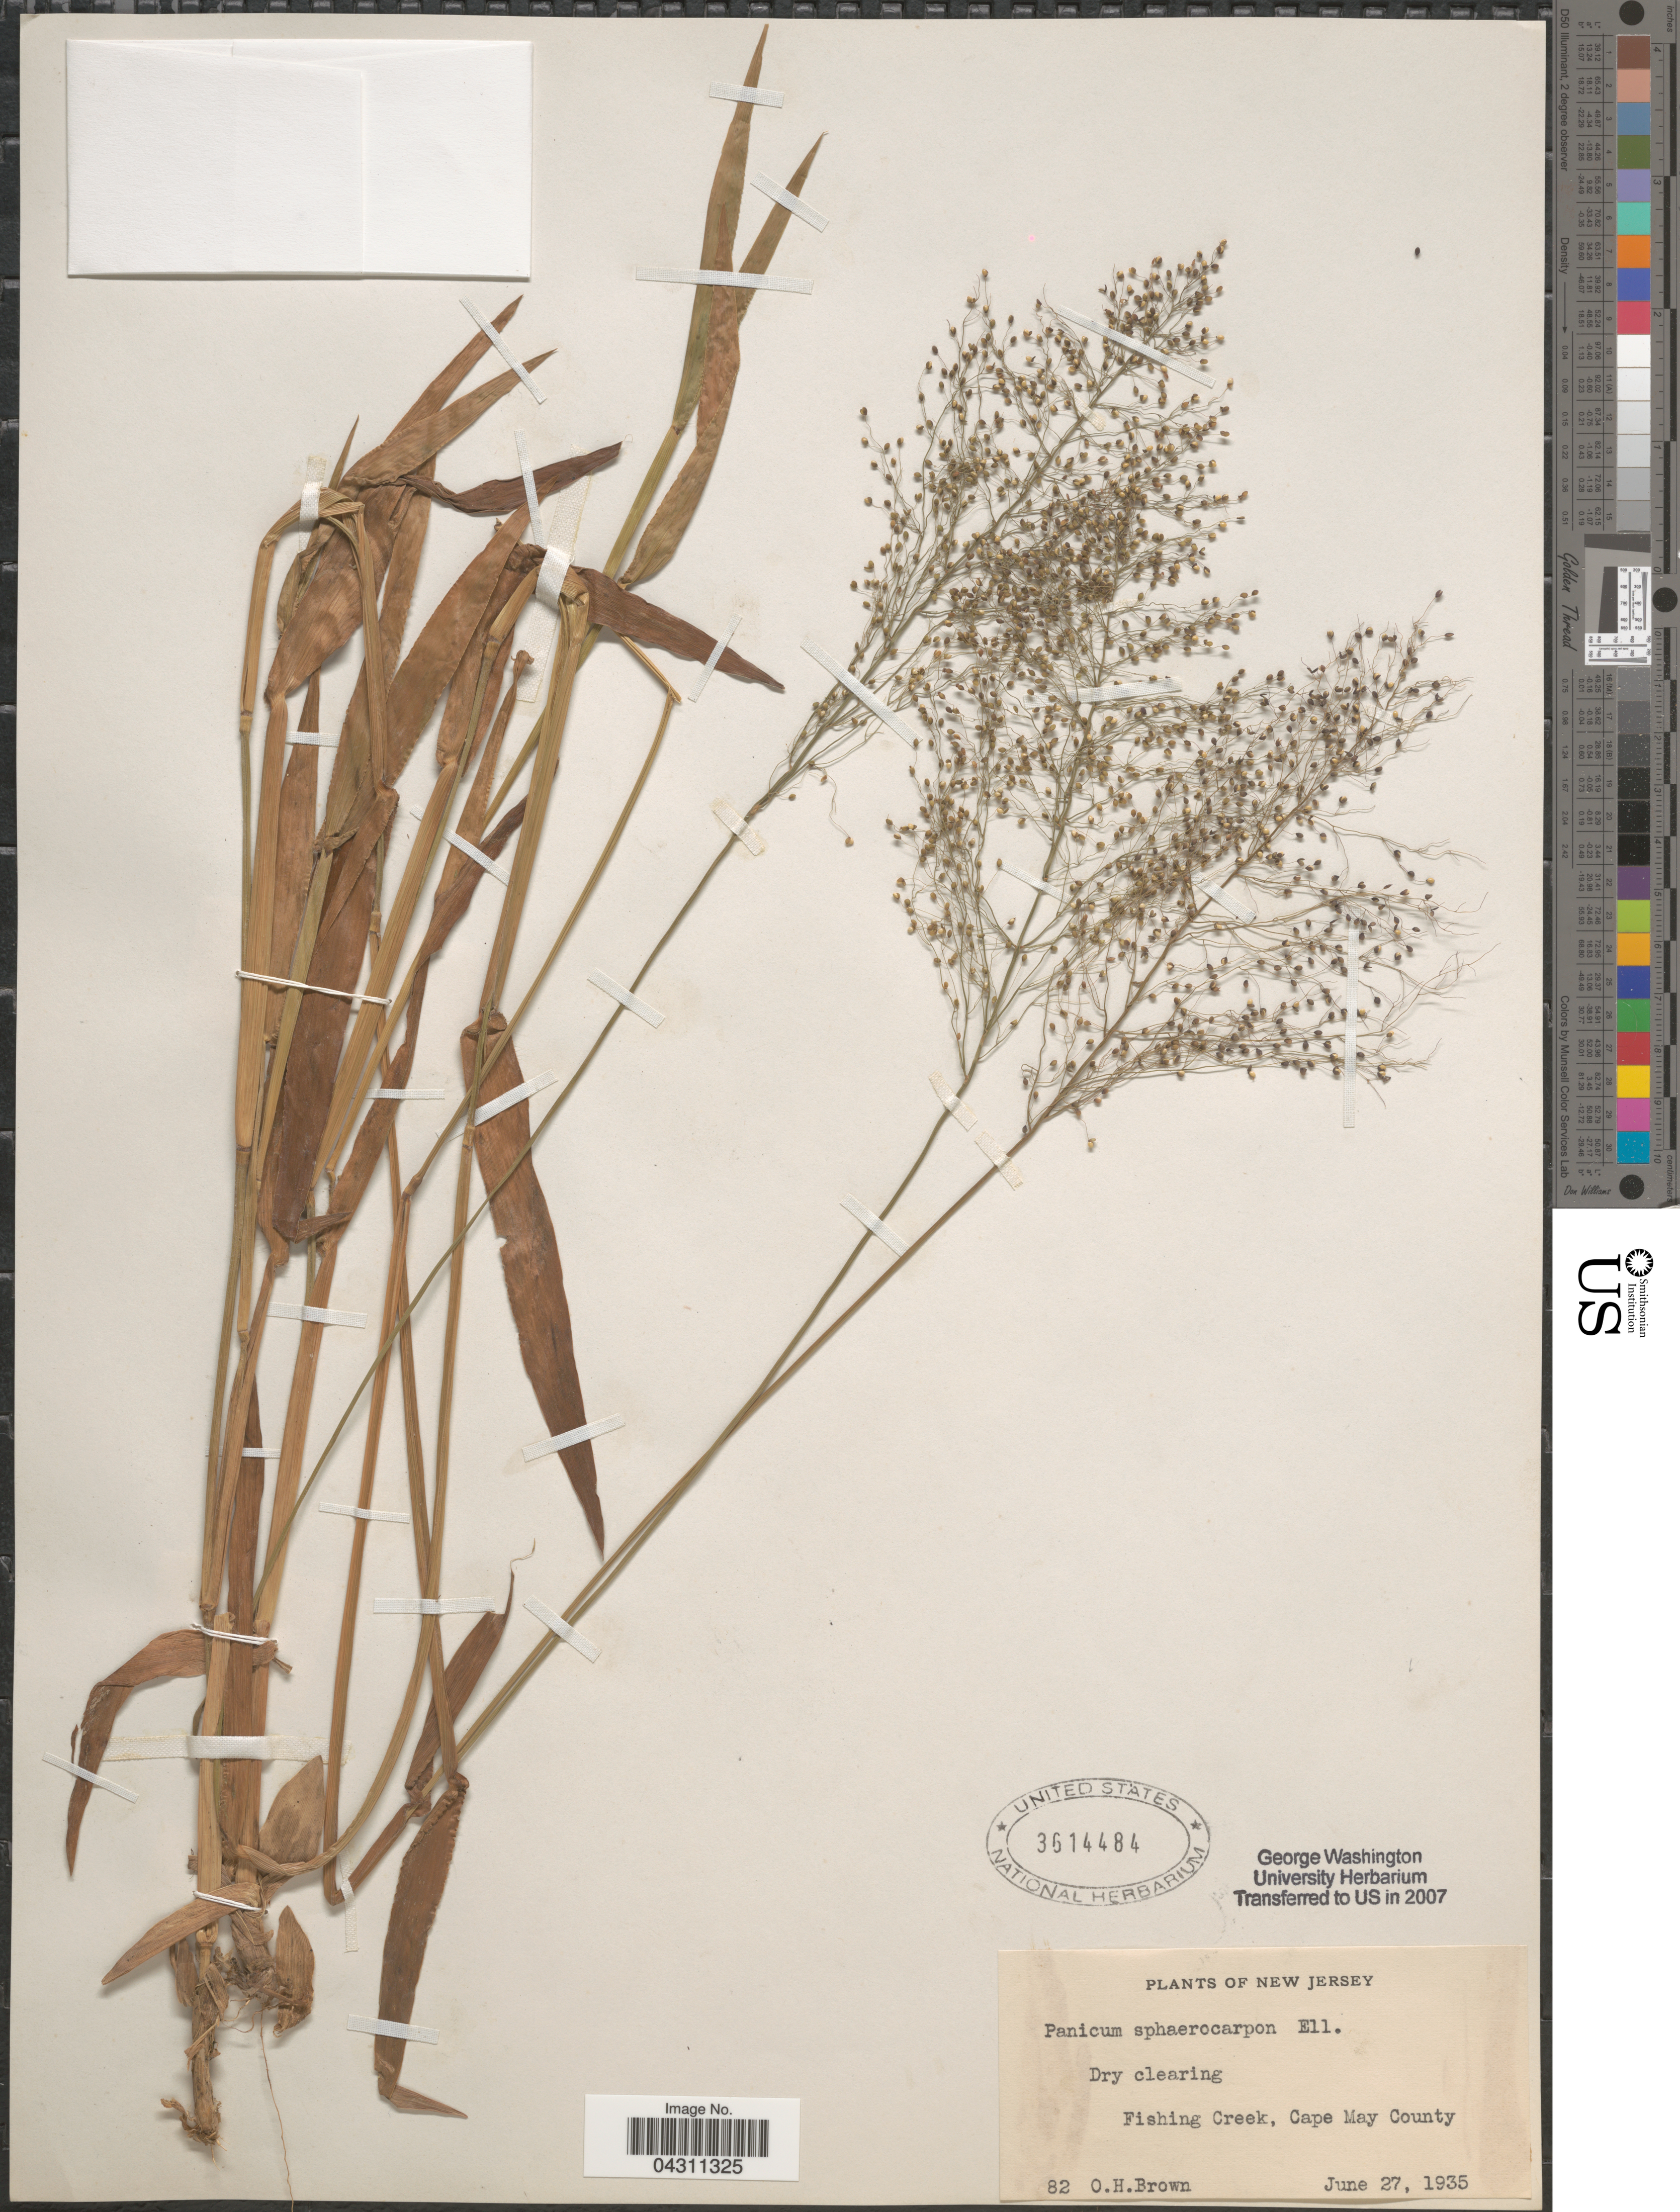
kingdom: Plantae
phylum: Tracheophyta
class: Liliopsida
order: Poales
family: Poaceae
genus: Dichanthelium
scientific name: Dichanthelium sphaerocarpon var. sphaerocarpon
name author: (Elliott) Gould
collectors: O. Brown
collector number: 82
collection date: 1935-06-27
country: United States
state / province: New Jersey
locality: Dry clearing. Fishing Creek, Cape May County.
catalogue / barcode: US 3614484